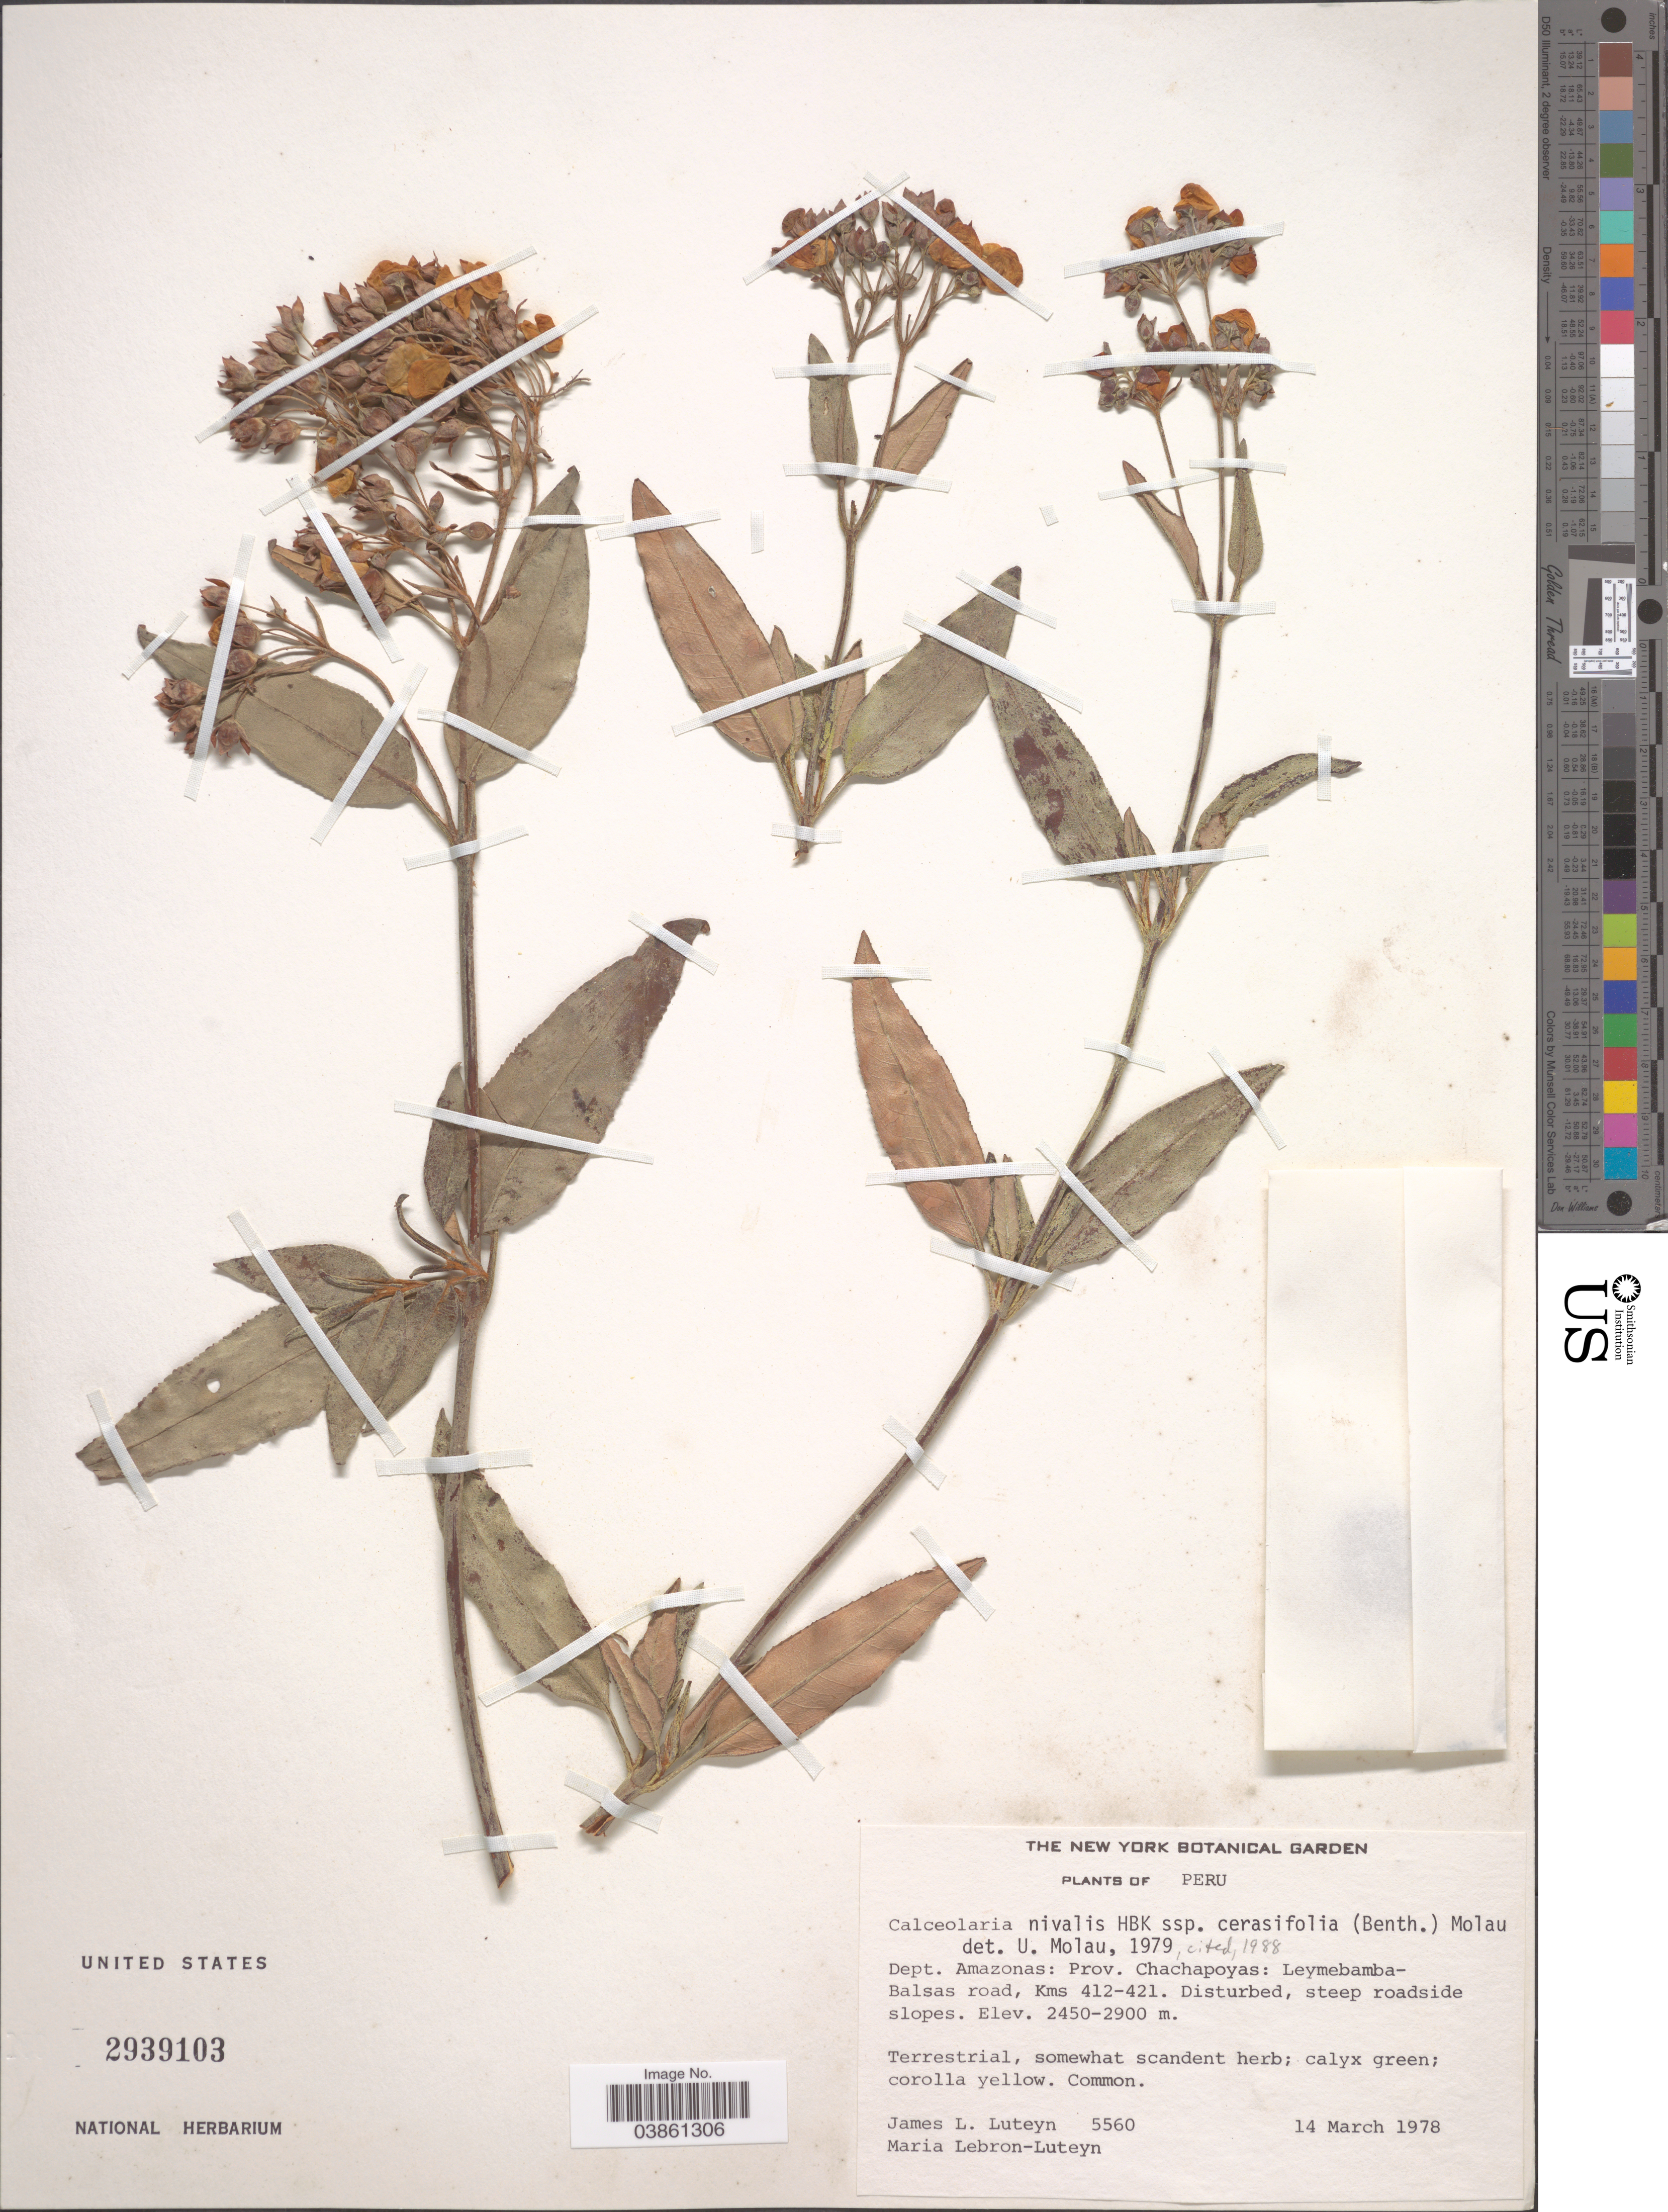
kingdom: Plantae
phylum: Tracheophyta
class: Magnoliopsida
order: Lamiales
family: Calceolariaceae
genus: Calceolaria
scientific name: Calceolaria nivalis subsp. cerasifolia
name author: (Benth.) Molau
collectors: J. L. Luteyn & M. L. Lebrón-Luteyn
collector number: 5560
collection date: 1978-03-14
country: Peru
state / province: Amazonas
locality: Dept. Amazonas: Prov. Chachapoyas: Leymebamba-Balsas road, Kms 412-421.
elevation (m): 2450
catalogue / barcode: US 2939103